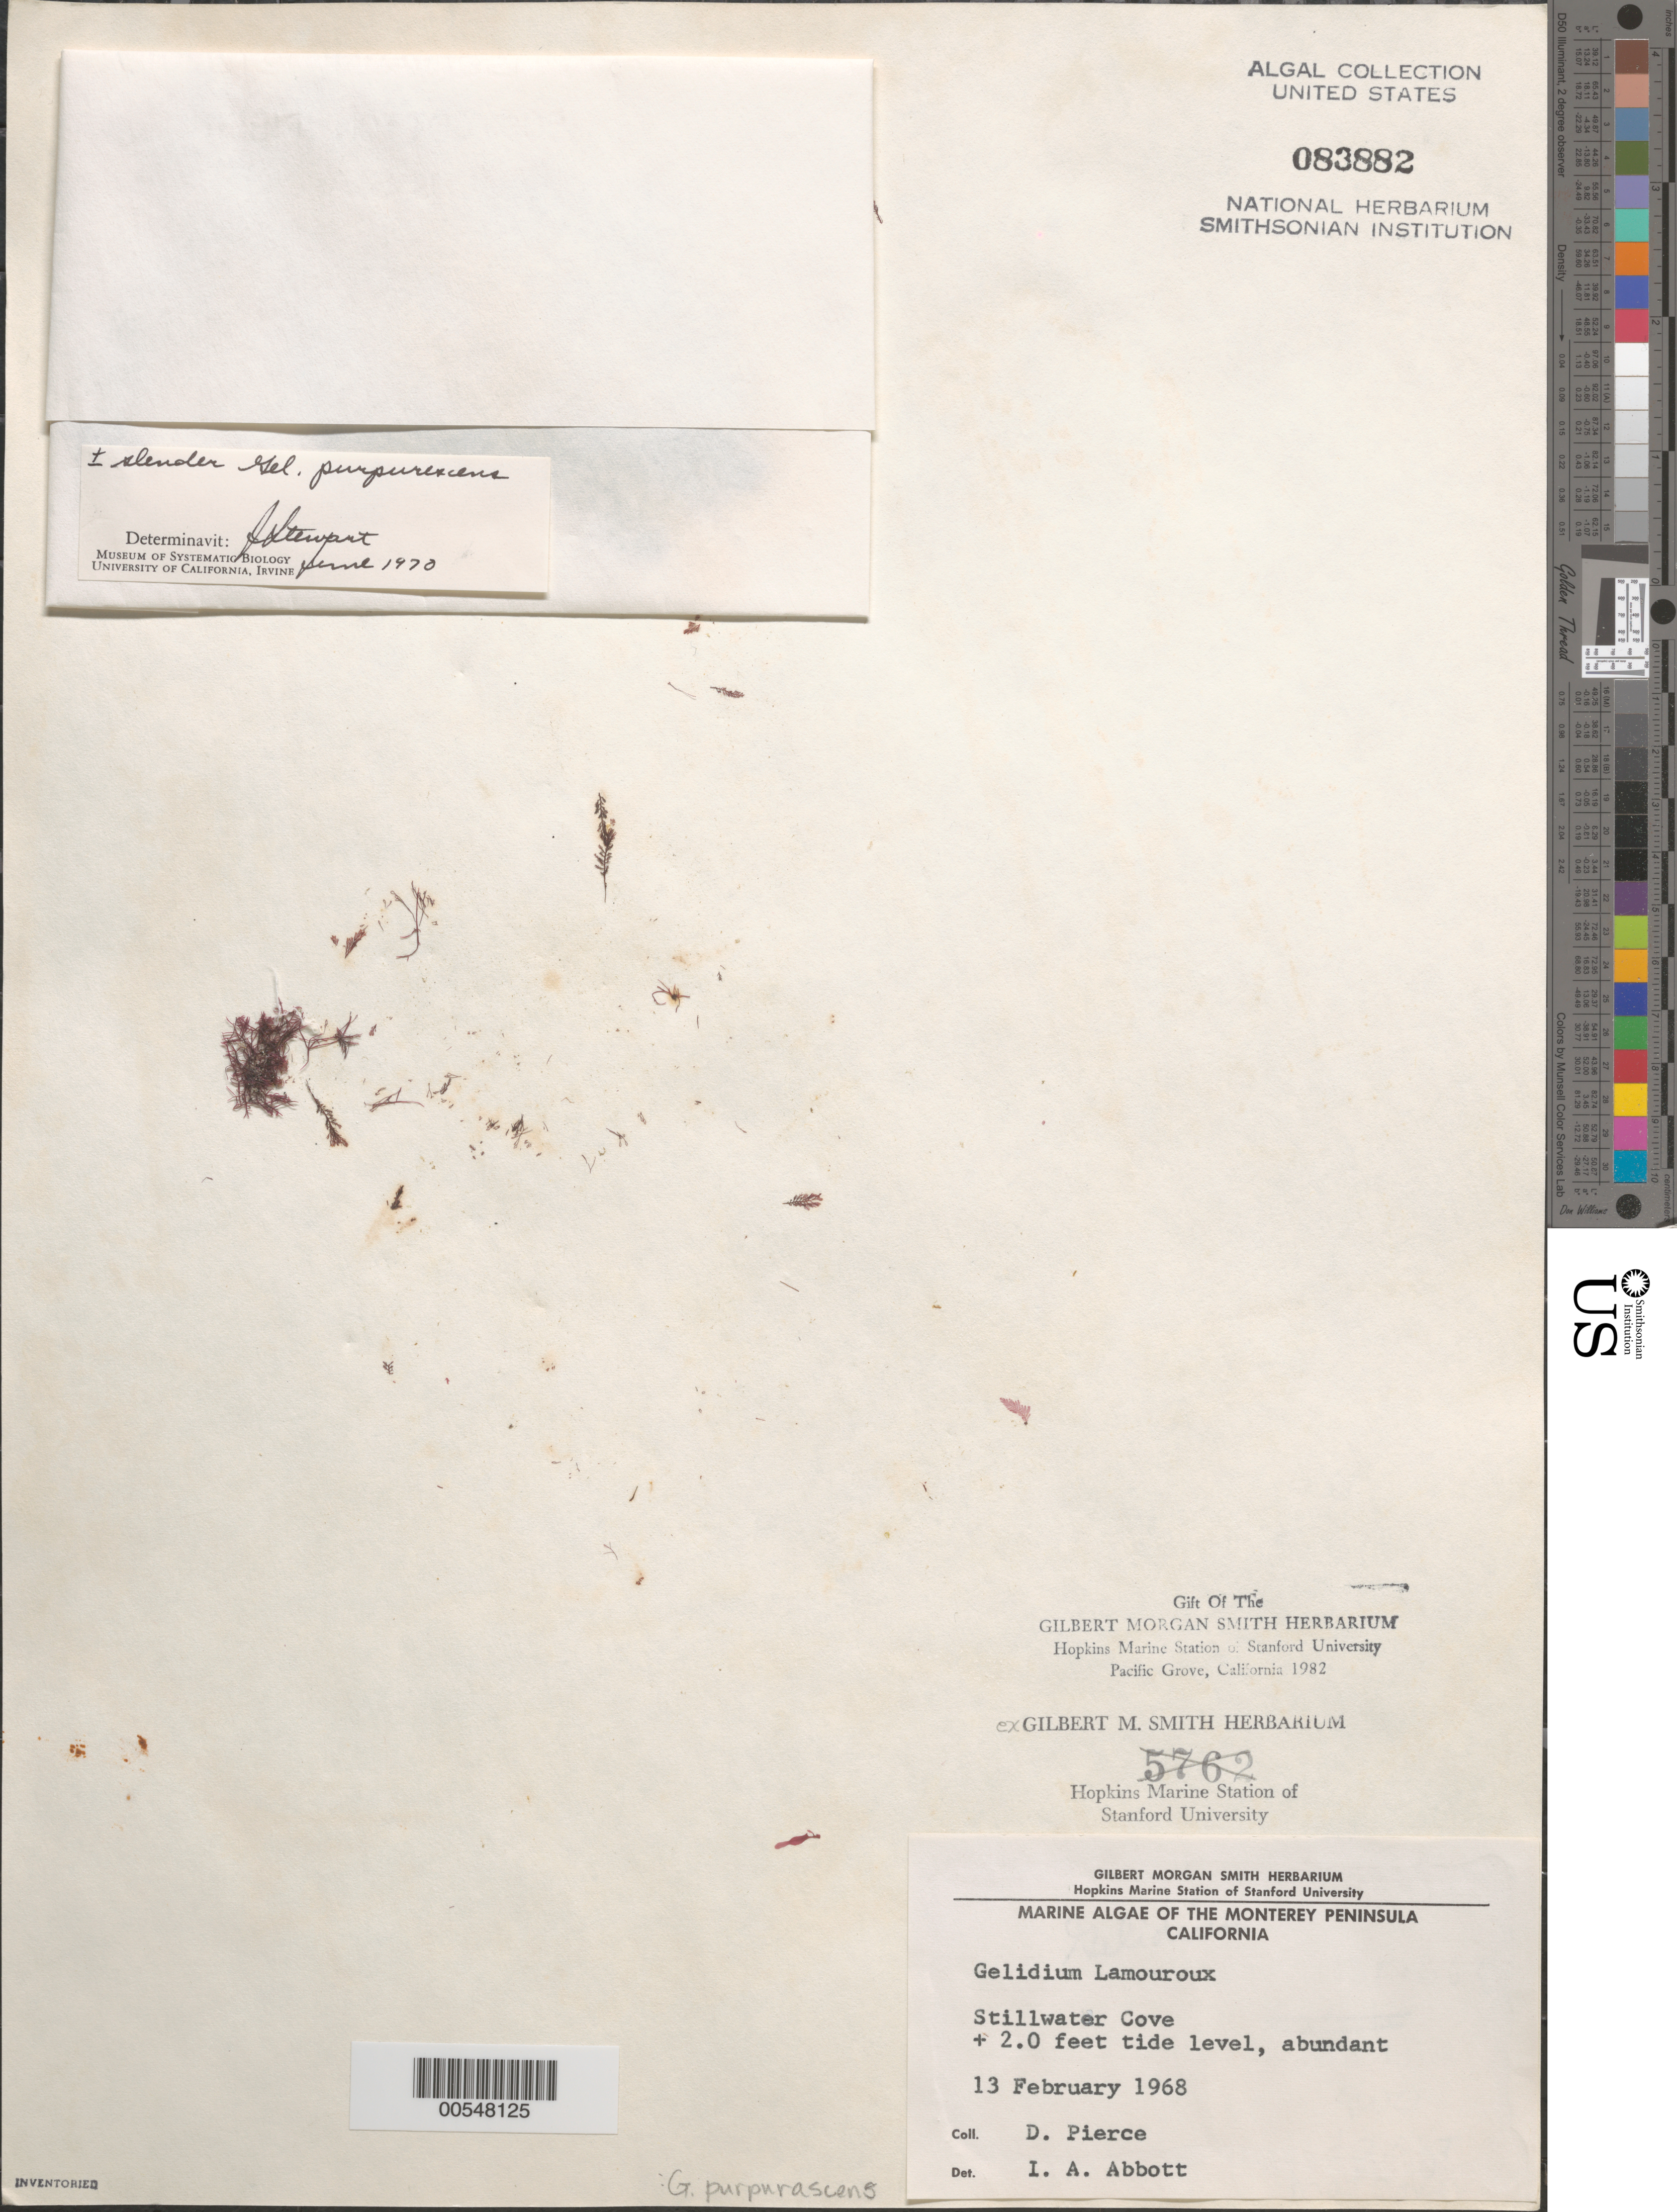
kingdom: Plantae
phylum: Rhodophyta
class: Florideophyceae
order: Gelidiales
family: Gelidiaceae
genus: Gelidium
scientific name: Gelidium purpurascens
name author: N.L. Gardner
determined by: Stewart, J.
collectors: D. Pierce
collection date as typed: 13 Feb 1968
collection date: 1968-02-13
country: United States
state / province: California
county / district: Monterey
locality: Stillwater Cove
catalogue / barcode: US 83882